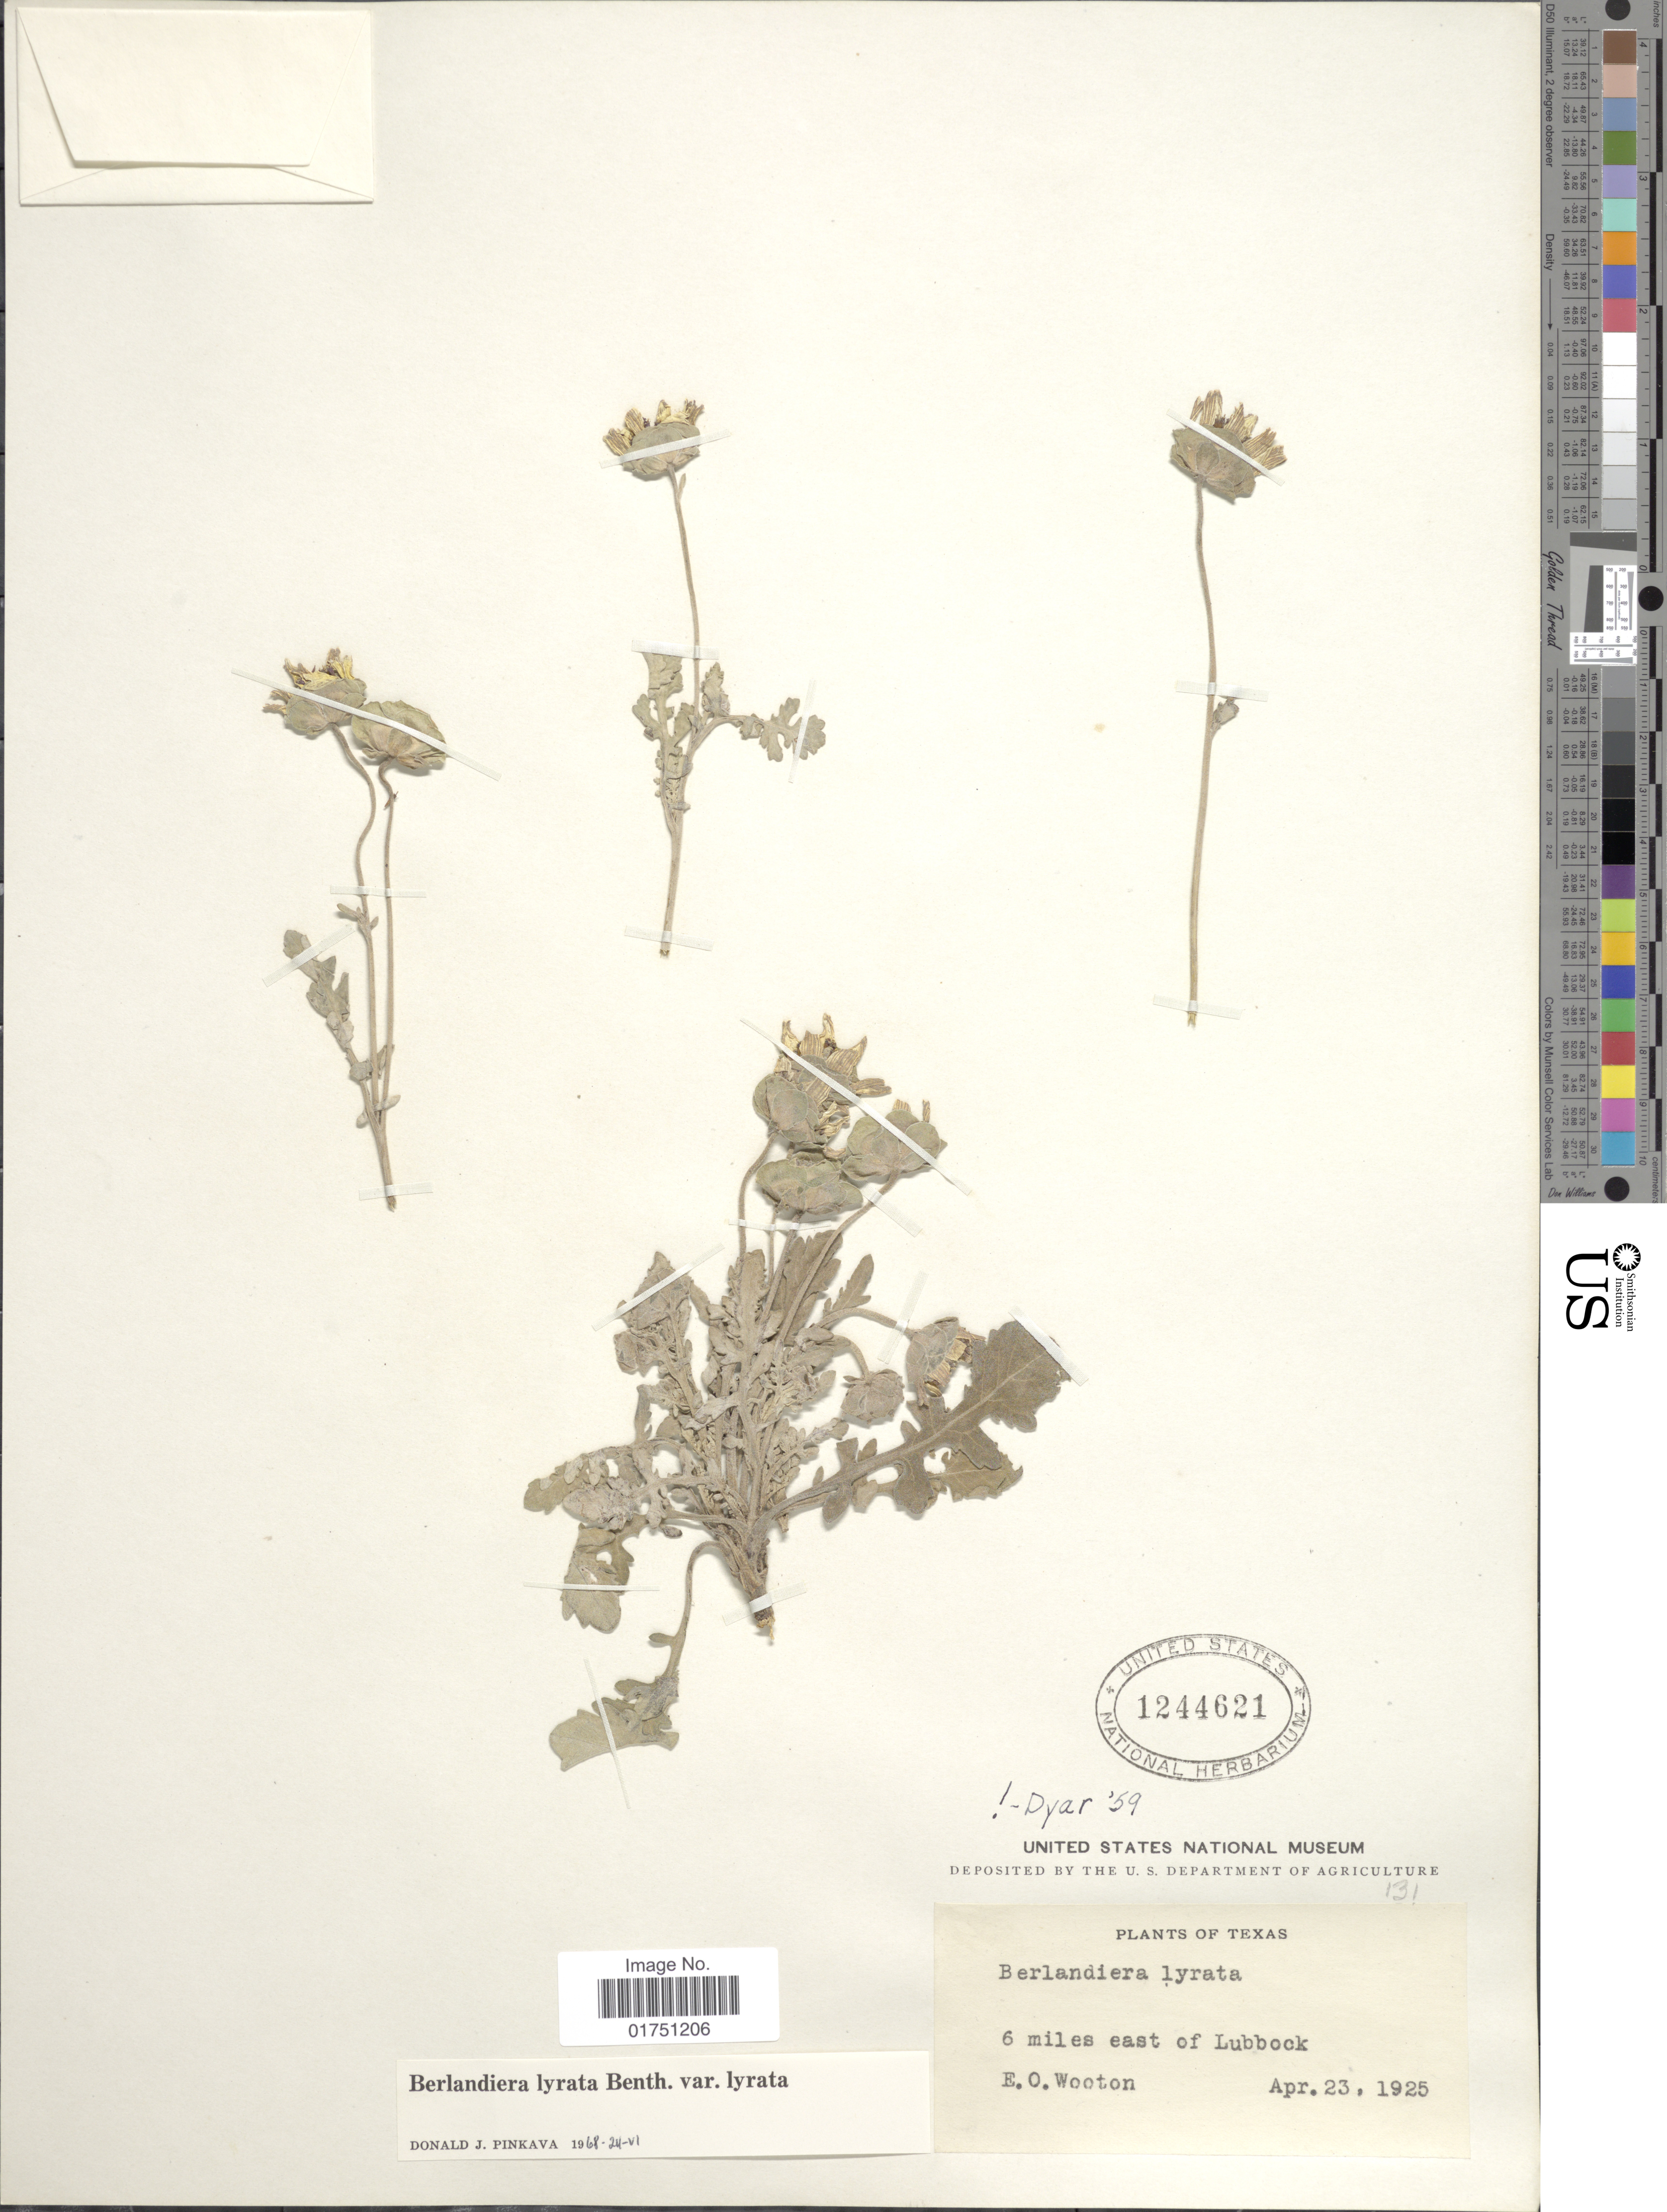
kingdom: Plantae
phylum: Tracheophyta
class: Magnoliopsida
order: Asterales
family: Asteraceae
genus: Berlandiera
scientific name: Berlandiera lyrata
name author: Benth.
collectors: E. O. Wooton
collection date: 1925-04-23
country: United States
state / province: Texas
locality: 6 miles east of Lubbock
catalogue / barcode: US 1244621